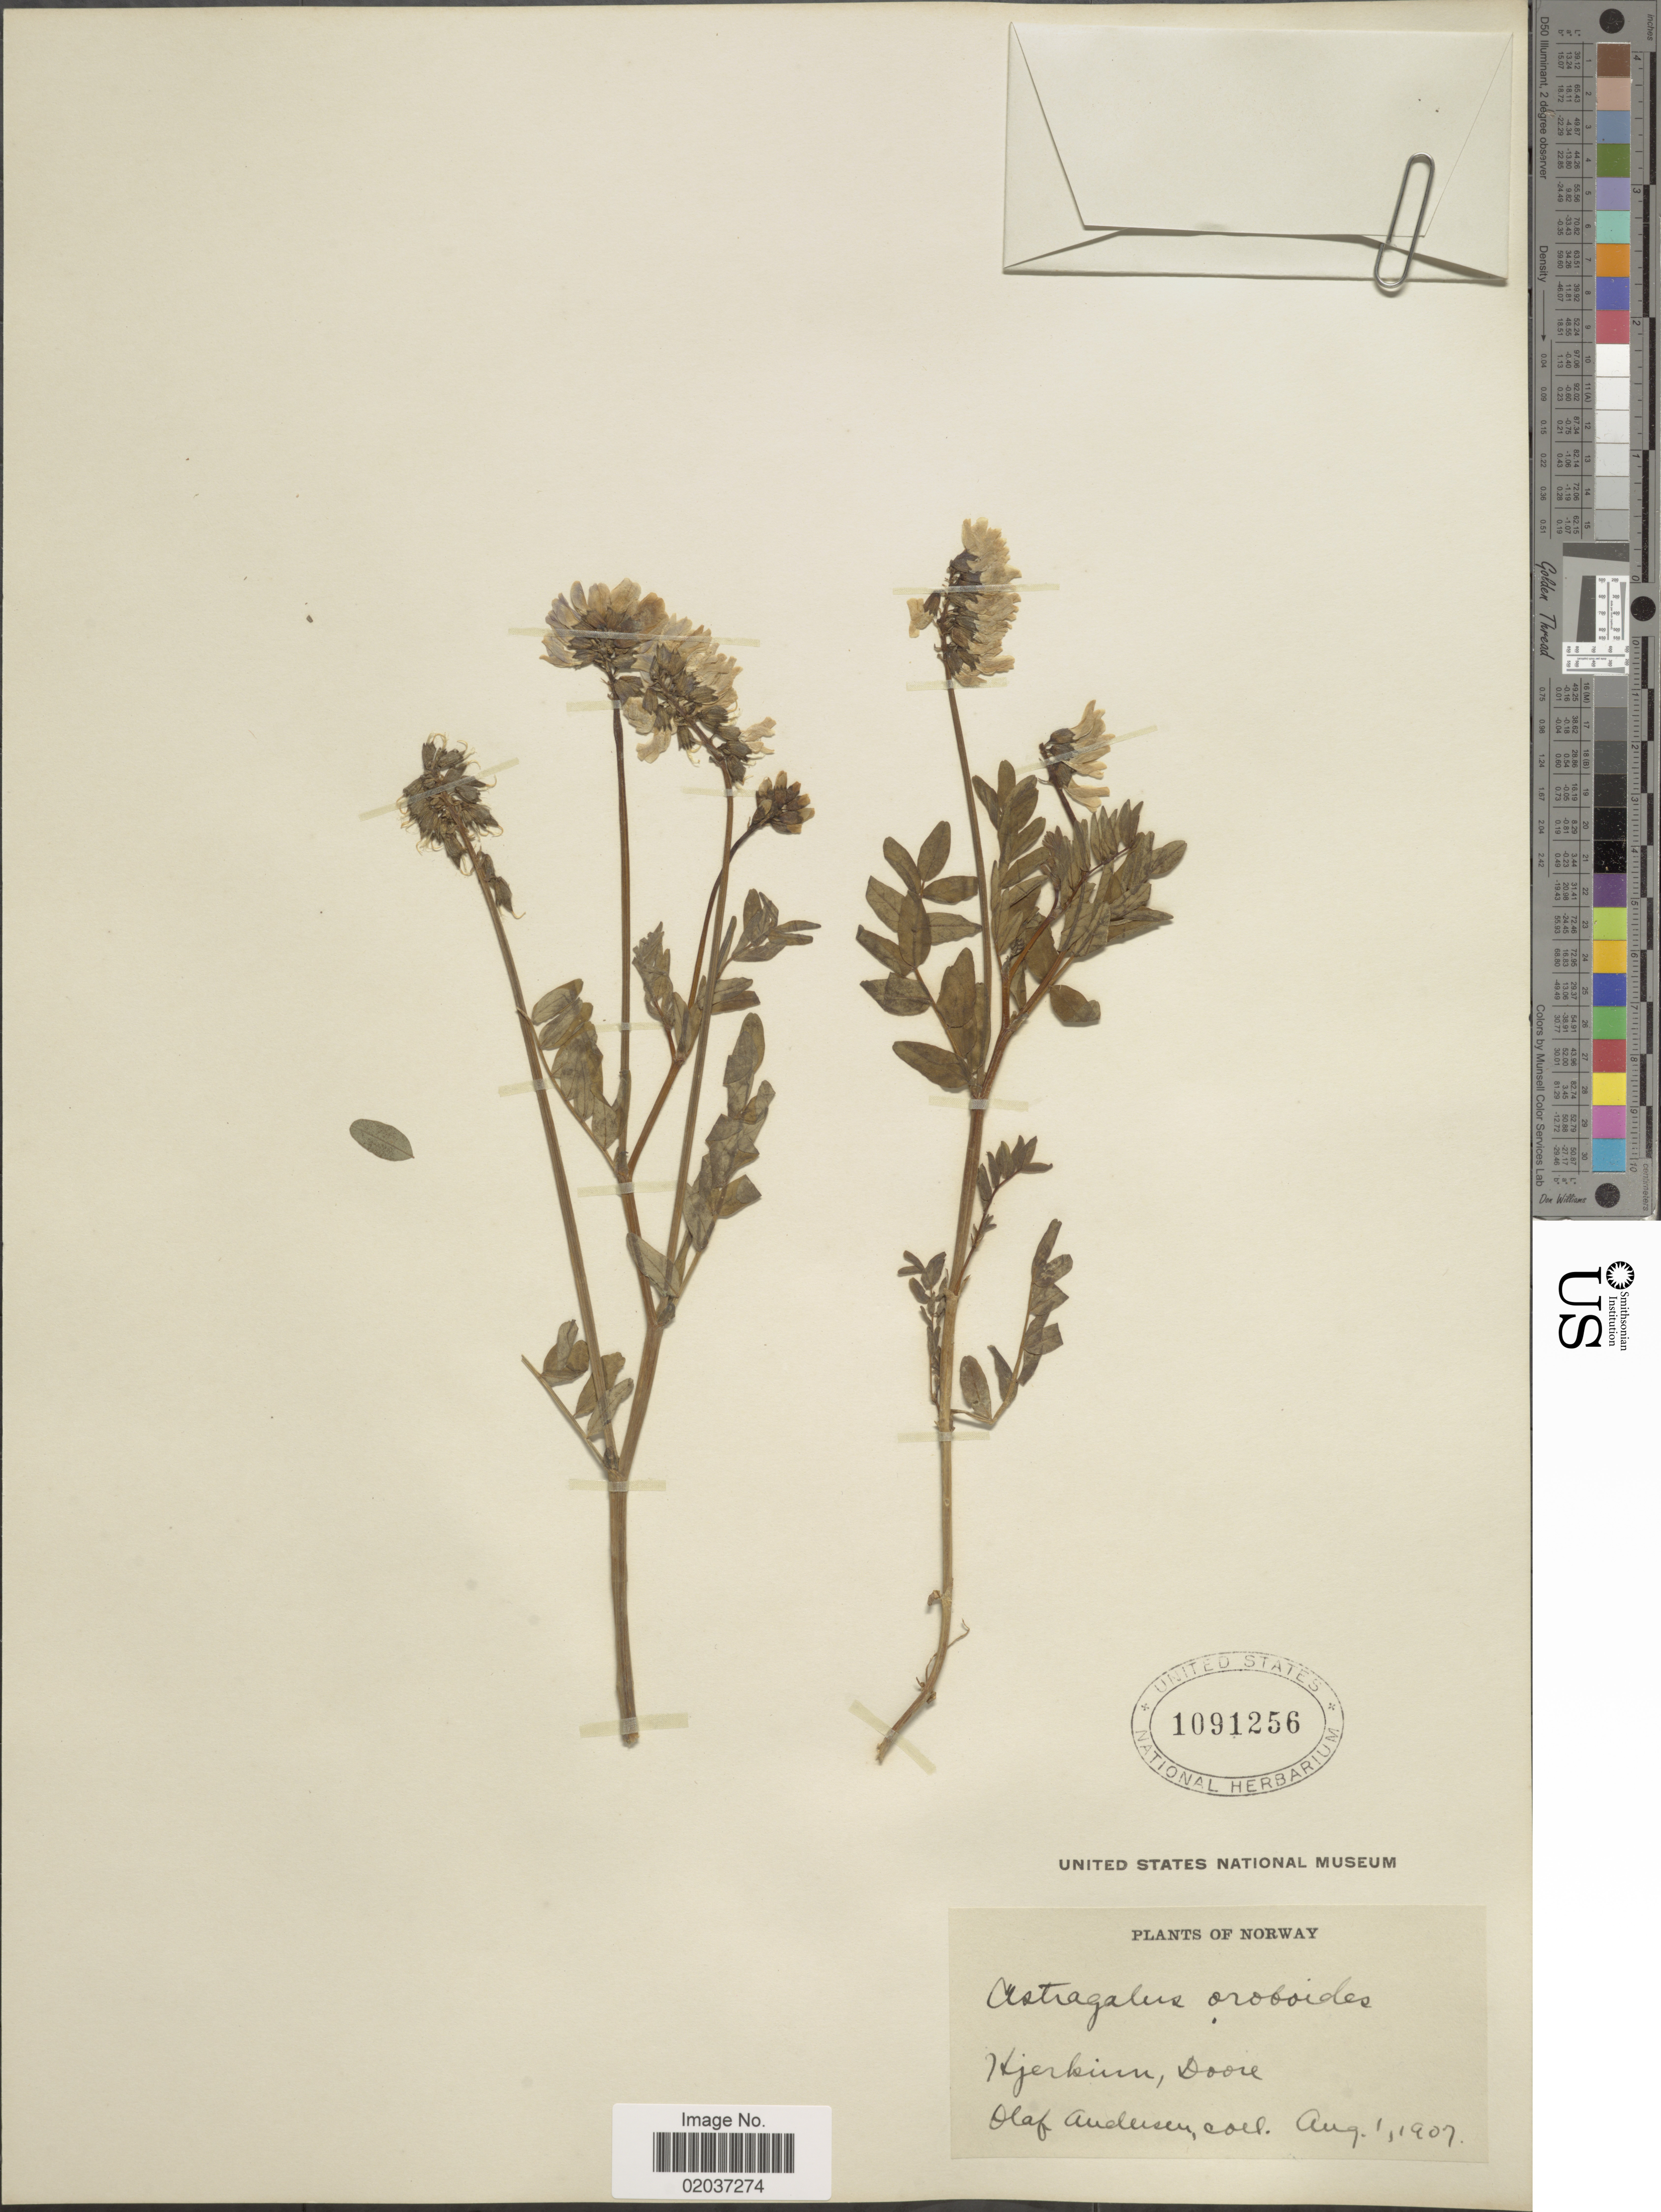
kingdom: Plantae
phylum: Tracheophyta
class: Magnoliopsida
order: Fabales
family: Fabaceae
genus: Astragalus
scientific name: Astragalus oroboides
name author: Hornem.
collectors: O. Anderson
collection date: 1907-08-01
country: Norway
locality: Hjerkinn, Dovre.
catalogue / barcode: US 1091256